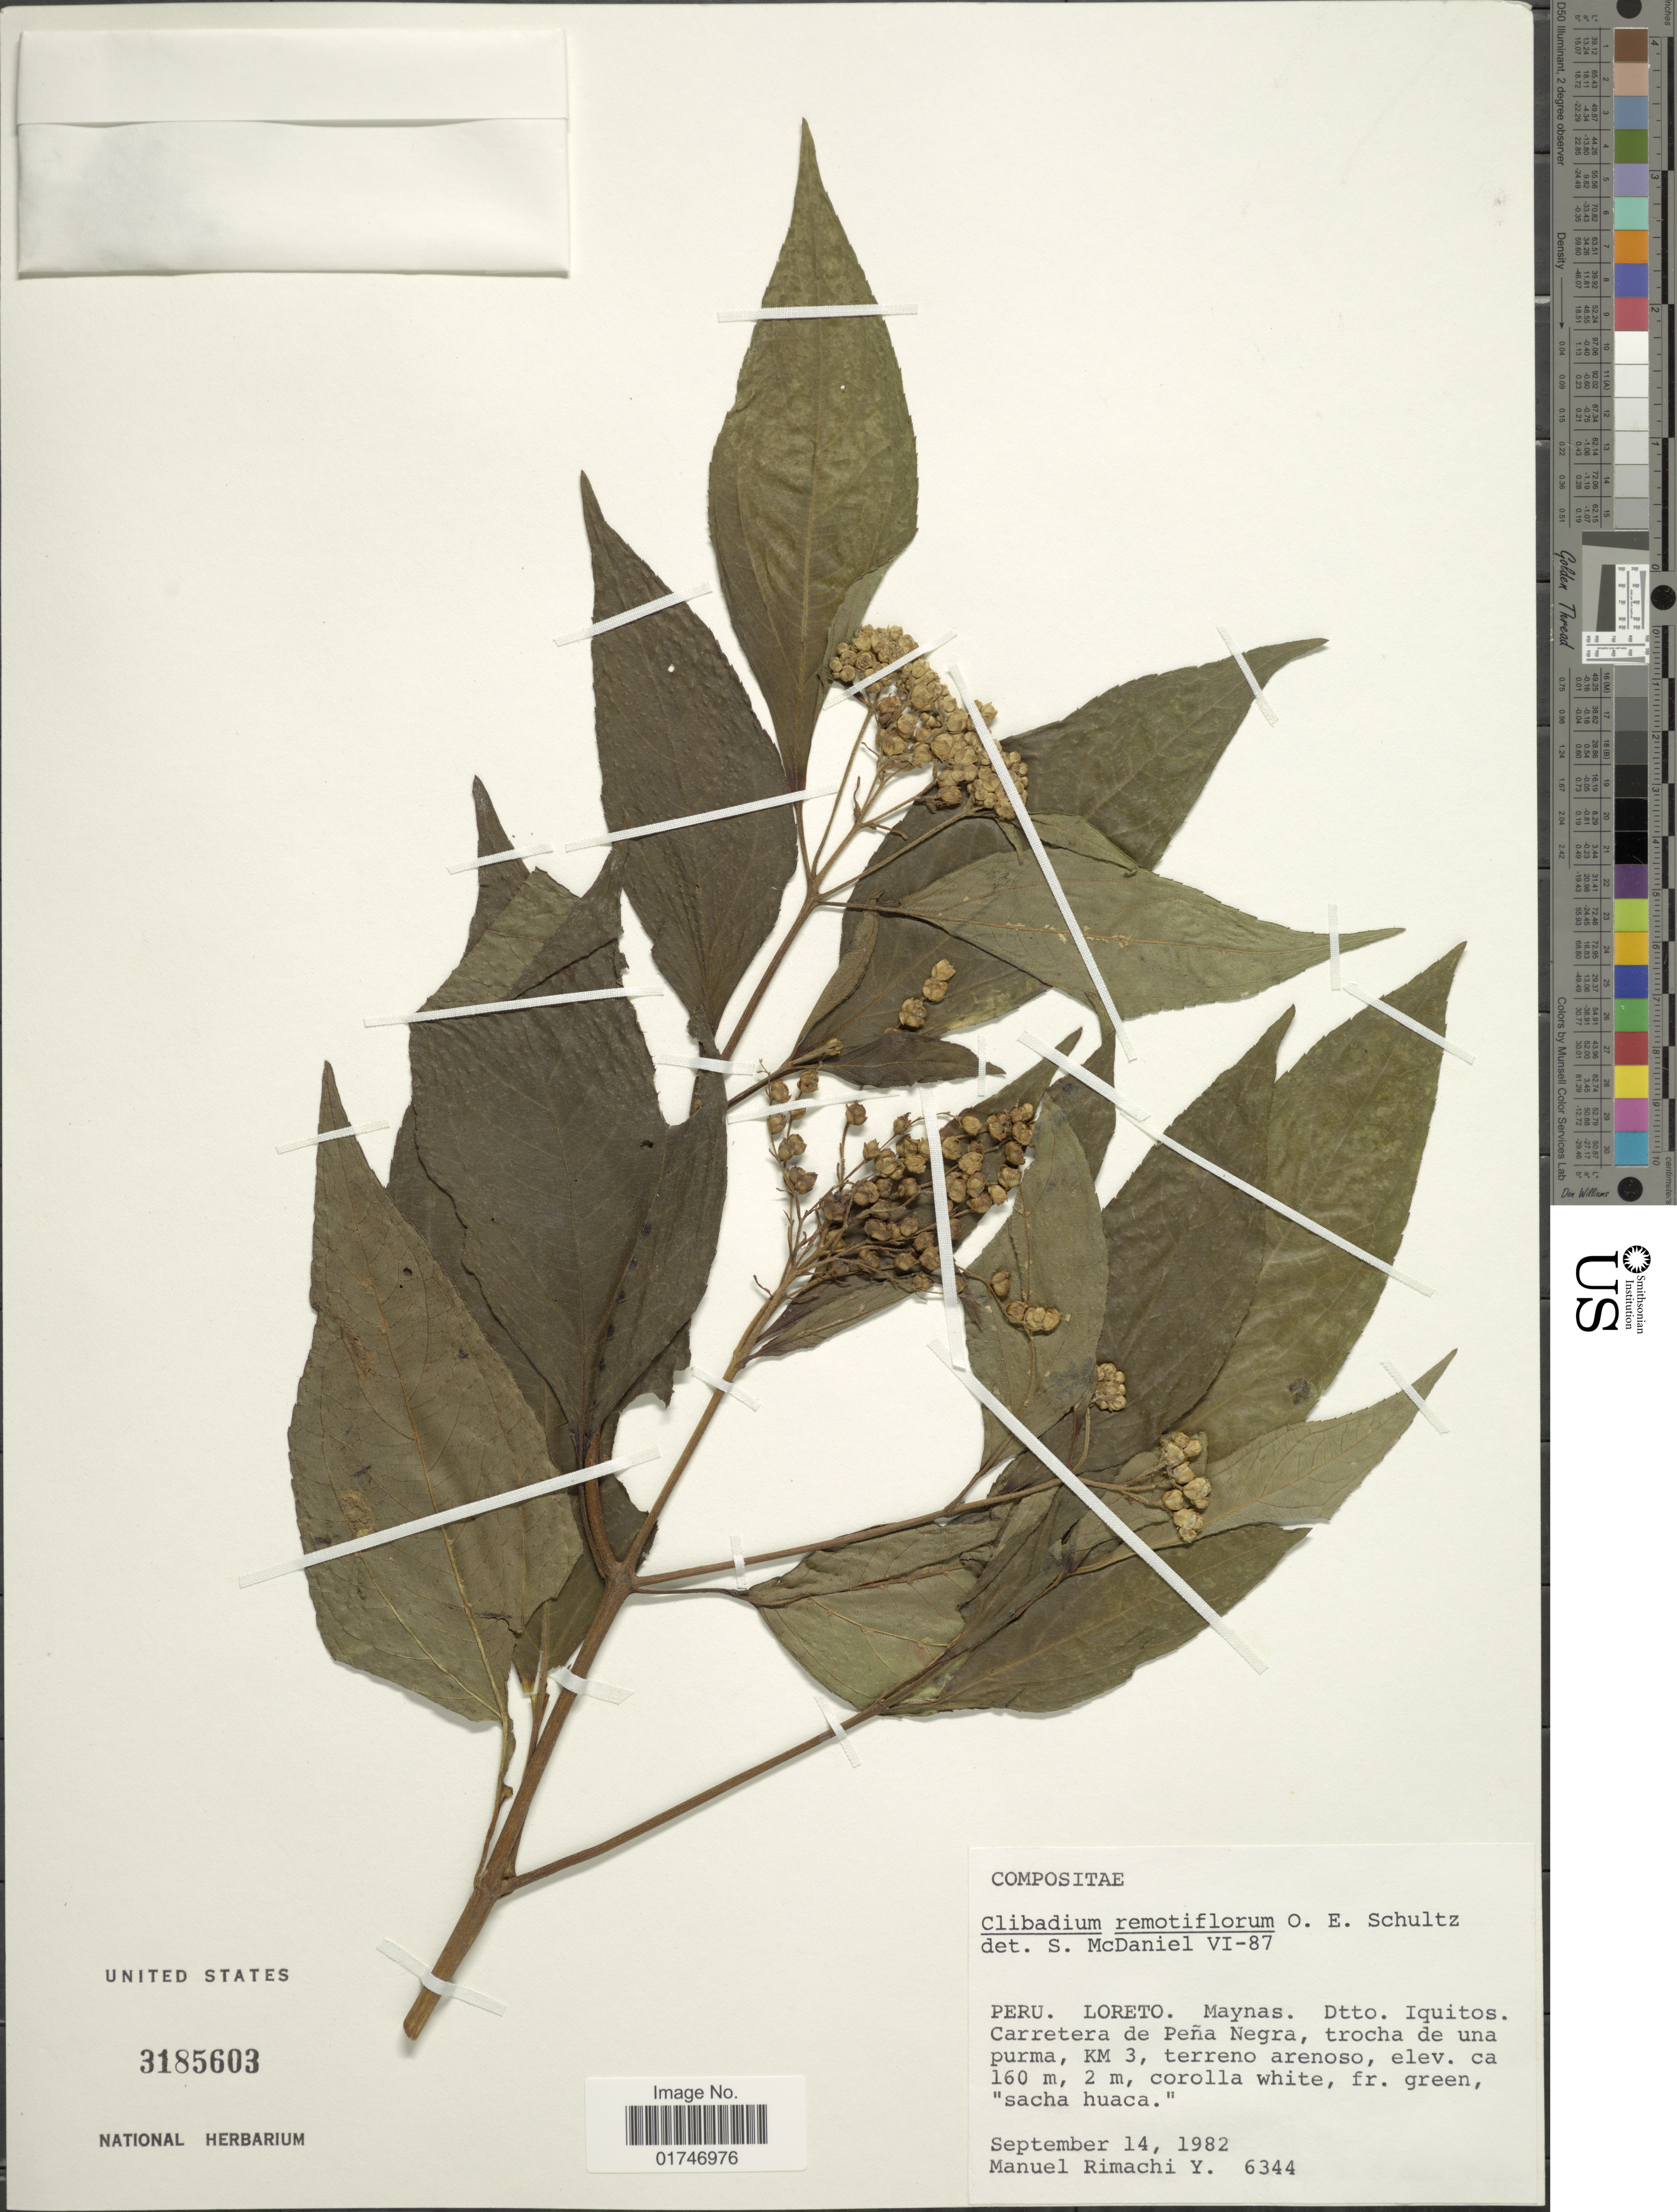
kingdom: Plantae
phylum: Tracheophyta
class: Magnoliopsida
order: Asterales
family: Asteraceae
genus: Clibadium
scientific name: Clibadium surinamense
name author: L.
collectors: M. Rimachi Y.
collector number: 6344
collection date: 1982-09-14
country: Peru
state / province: Loreto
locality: Peru. Loreto. Maynas. Dtto. Iquitos. Carretera de Peña Negra, trocha de una purma, KM 3, terreno arenoso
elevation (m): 160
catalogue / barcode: US 3185603